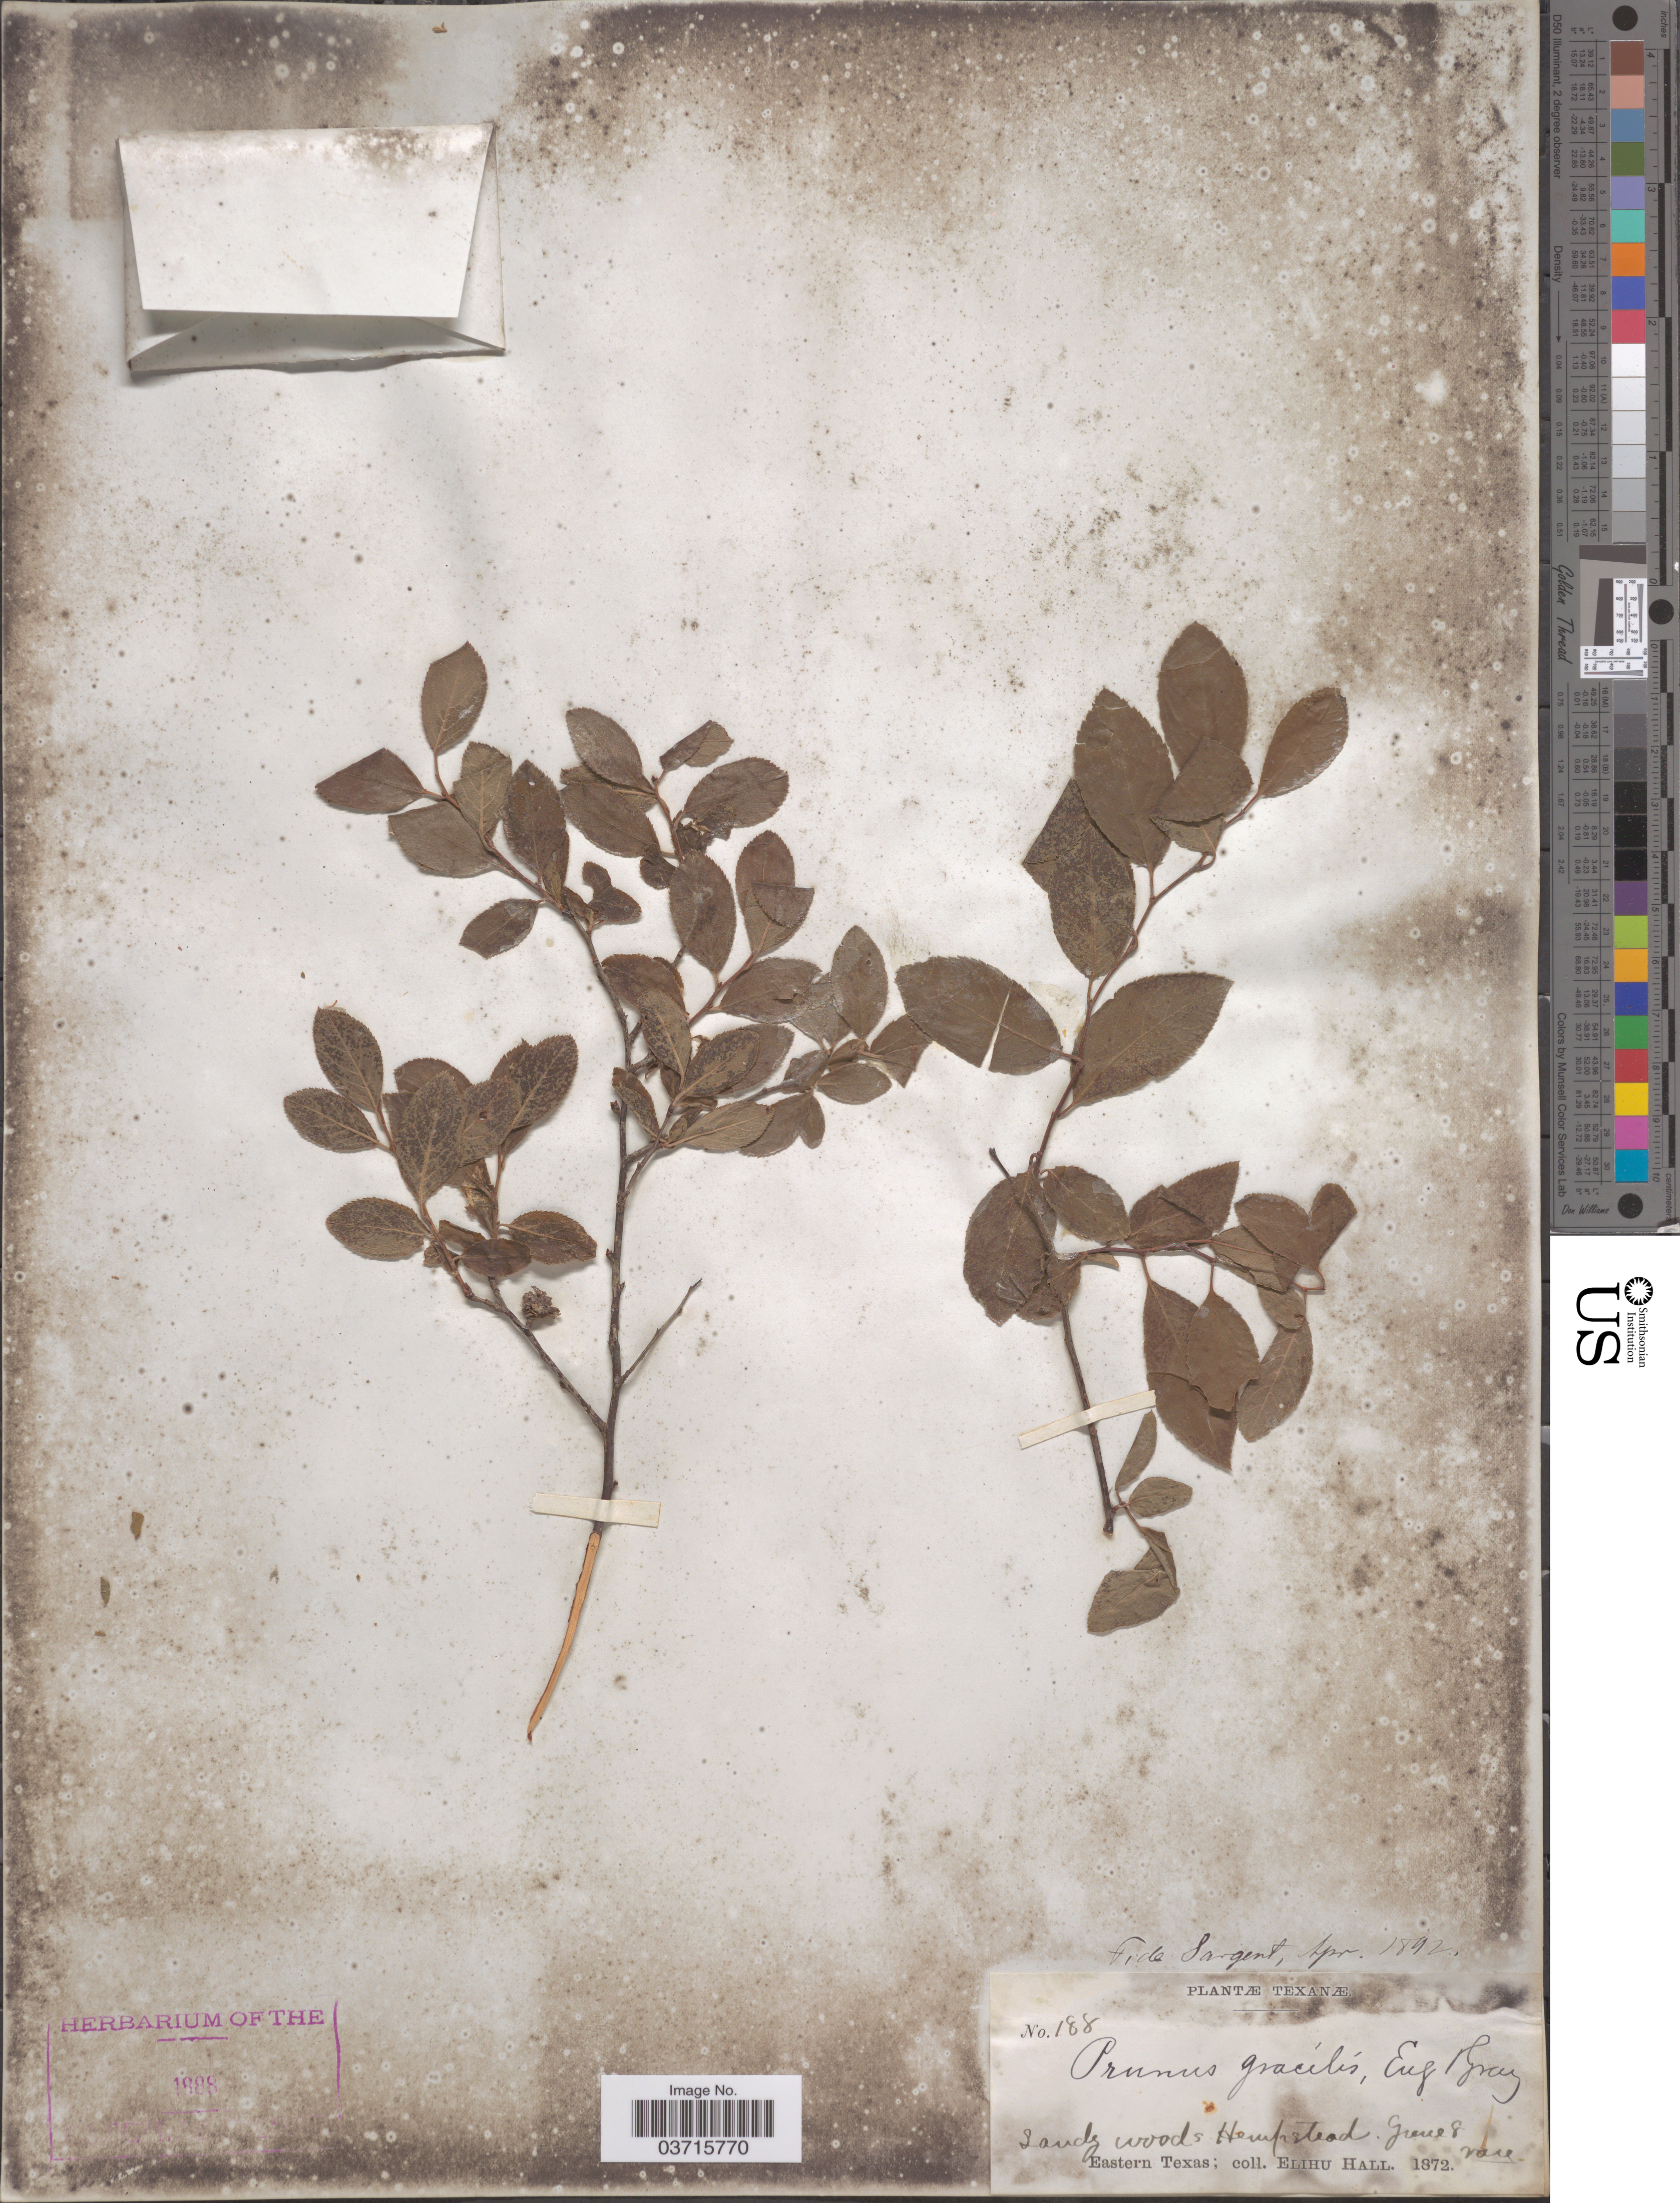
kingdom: Plantae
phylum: Tracheophyta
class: Magnoliopsida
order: Rosales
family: Rosaceae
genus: Prunus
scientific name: Prunus gracilis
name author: Engelm. & A. Gray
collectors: E. Hall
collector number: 188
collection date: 1872-06-08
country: United States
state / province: Texas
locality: Sandy woods Hempstead. Eastern Texas.